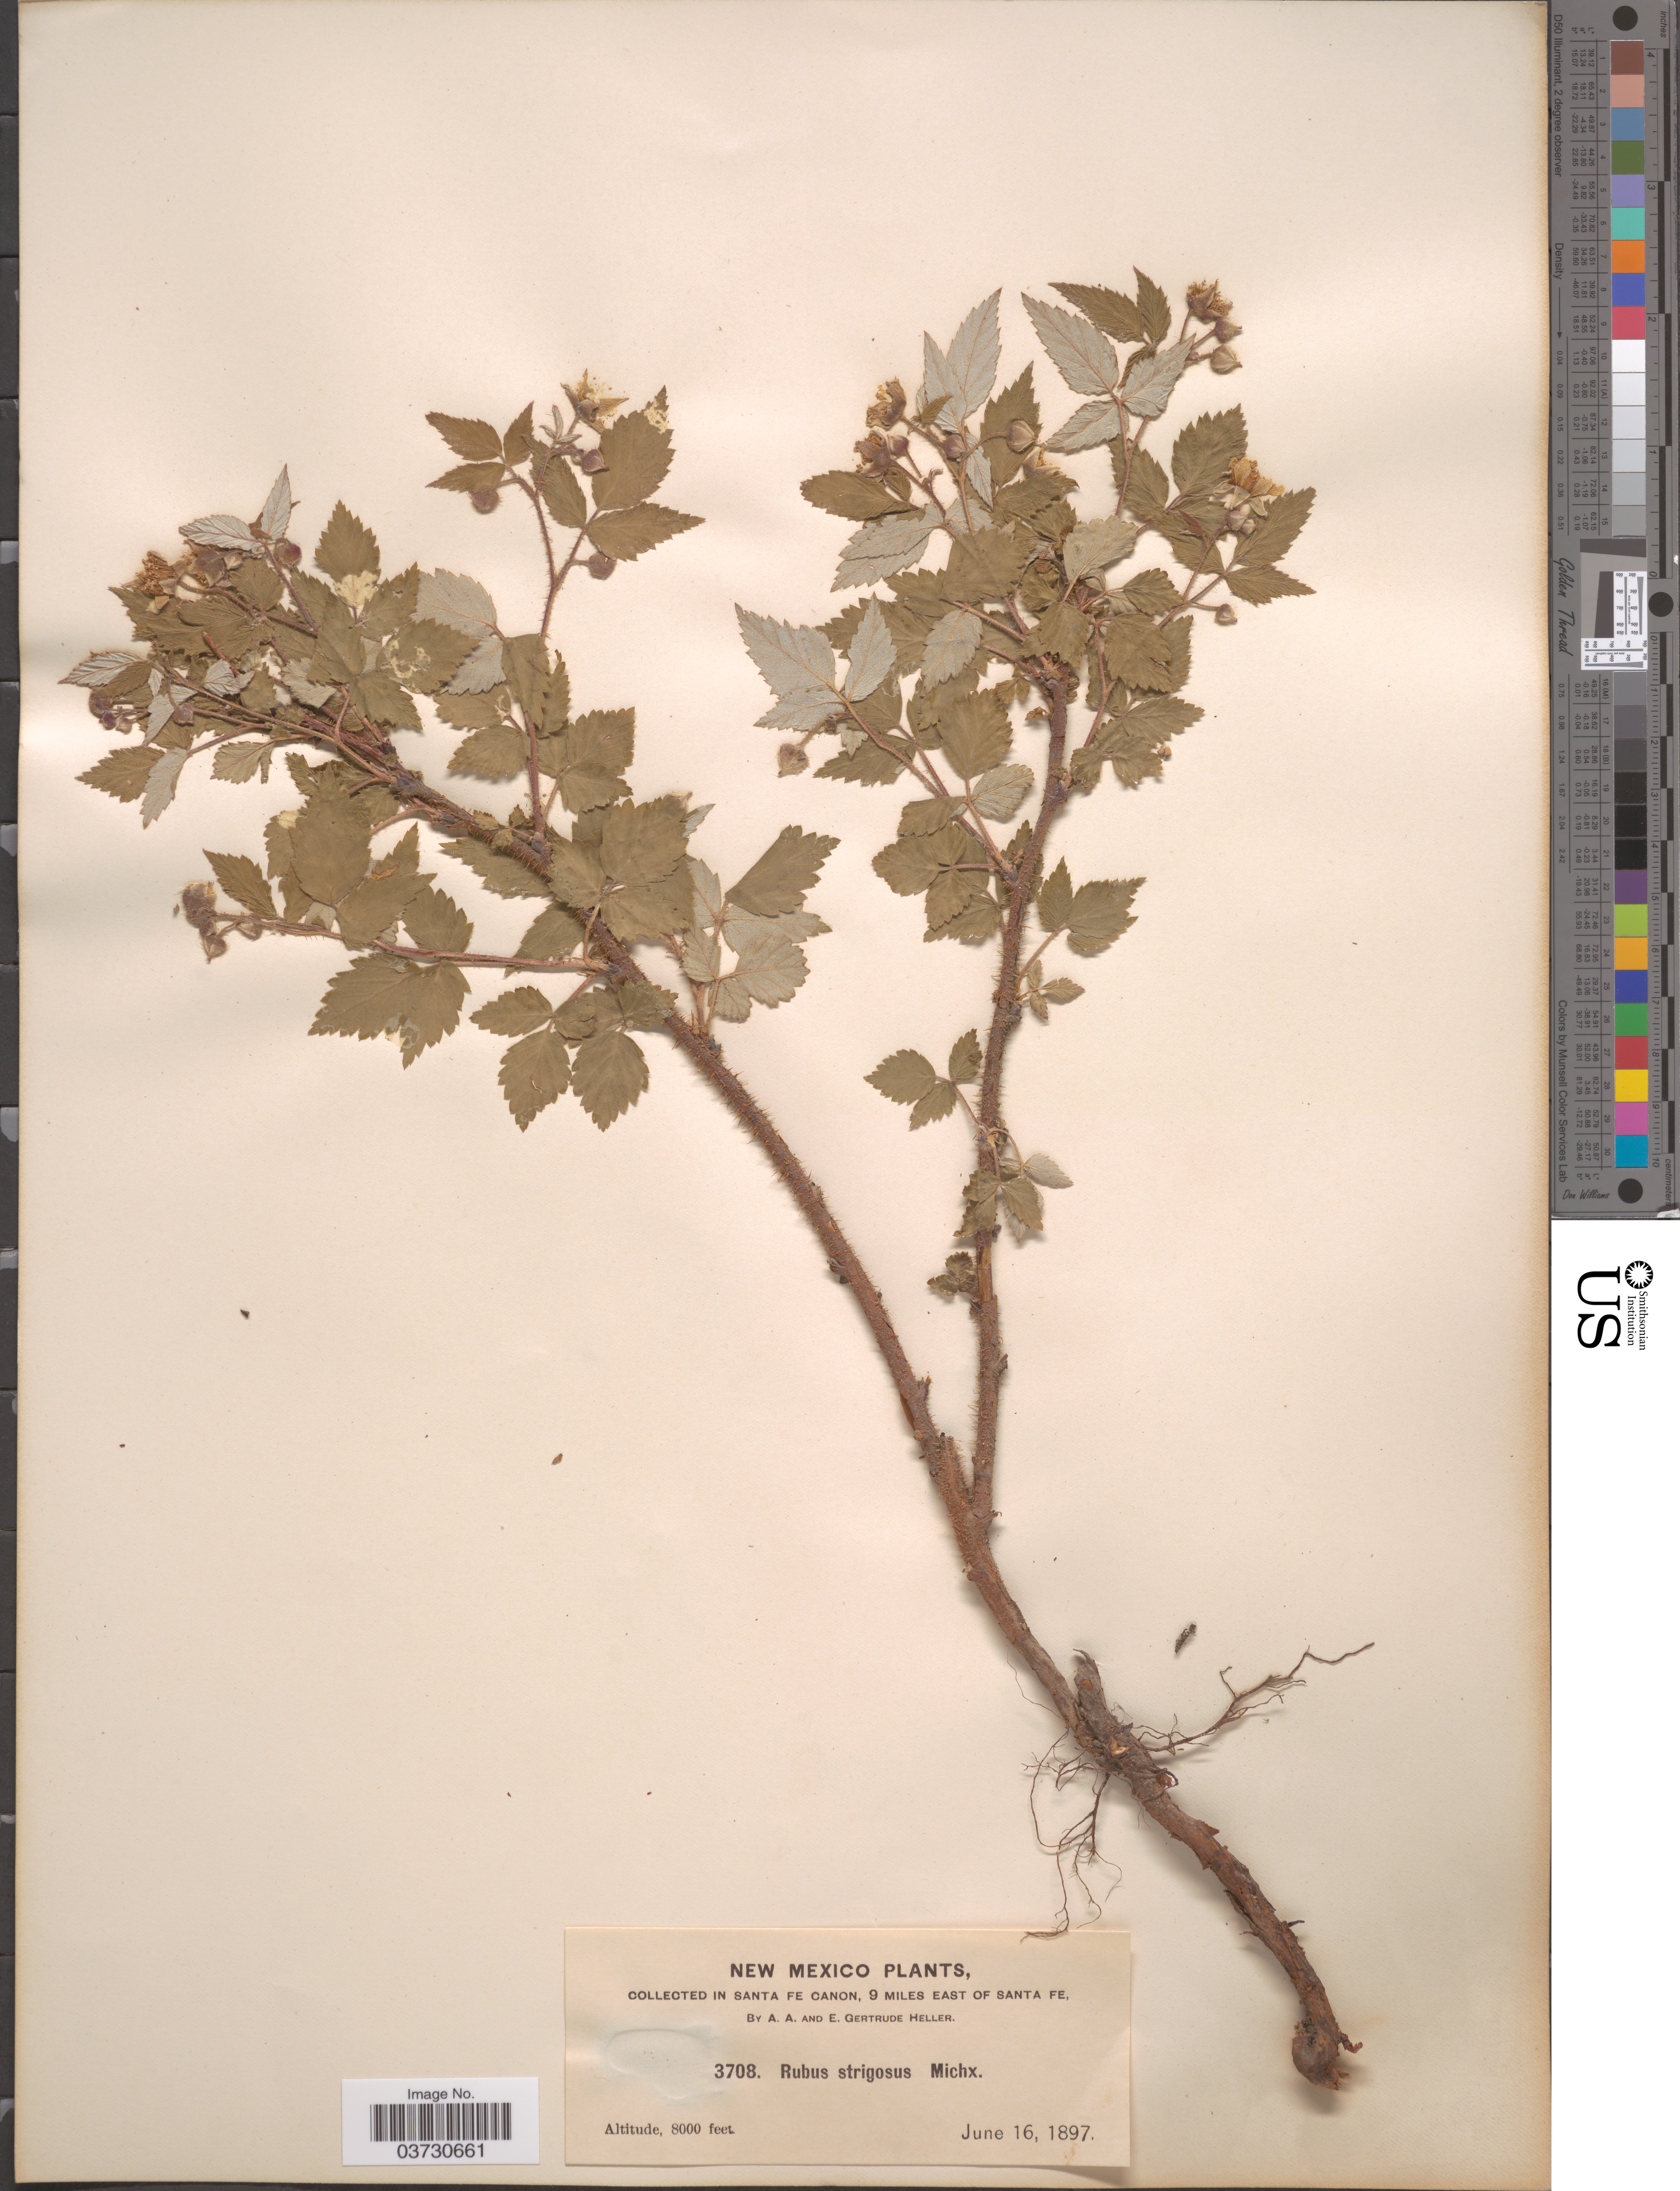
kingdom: Plantae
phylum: Tracheophyta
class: Magnoliopsida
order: Rosales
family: Rosaceae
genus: Rubus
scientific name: Rubus melanolasius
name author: Dieck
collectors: A. A. Heller & E. G. Heller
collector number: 3708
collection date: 1897-06-16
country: United States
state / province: New Mexico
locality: In Santa Fe Canon, 9 miles east of Santa Fe.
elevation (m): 2438